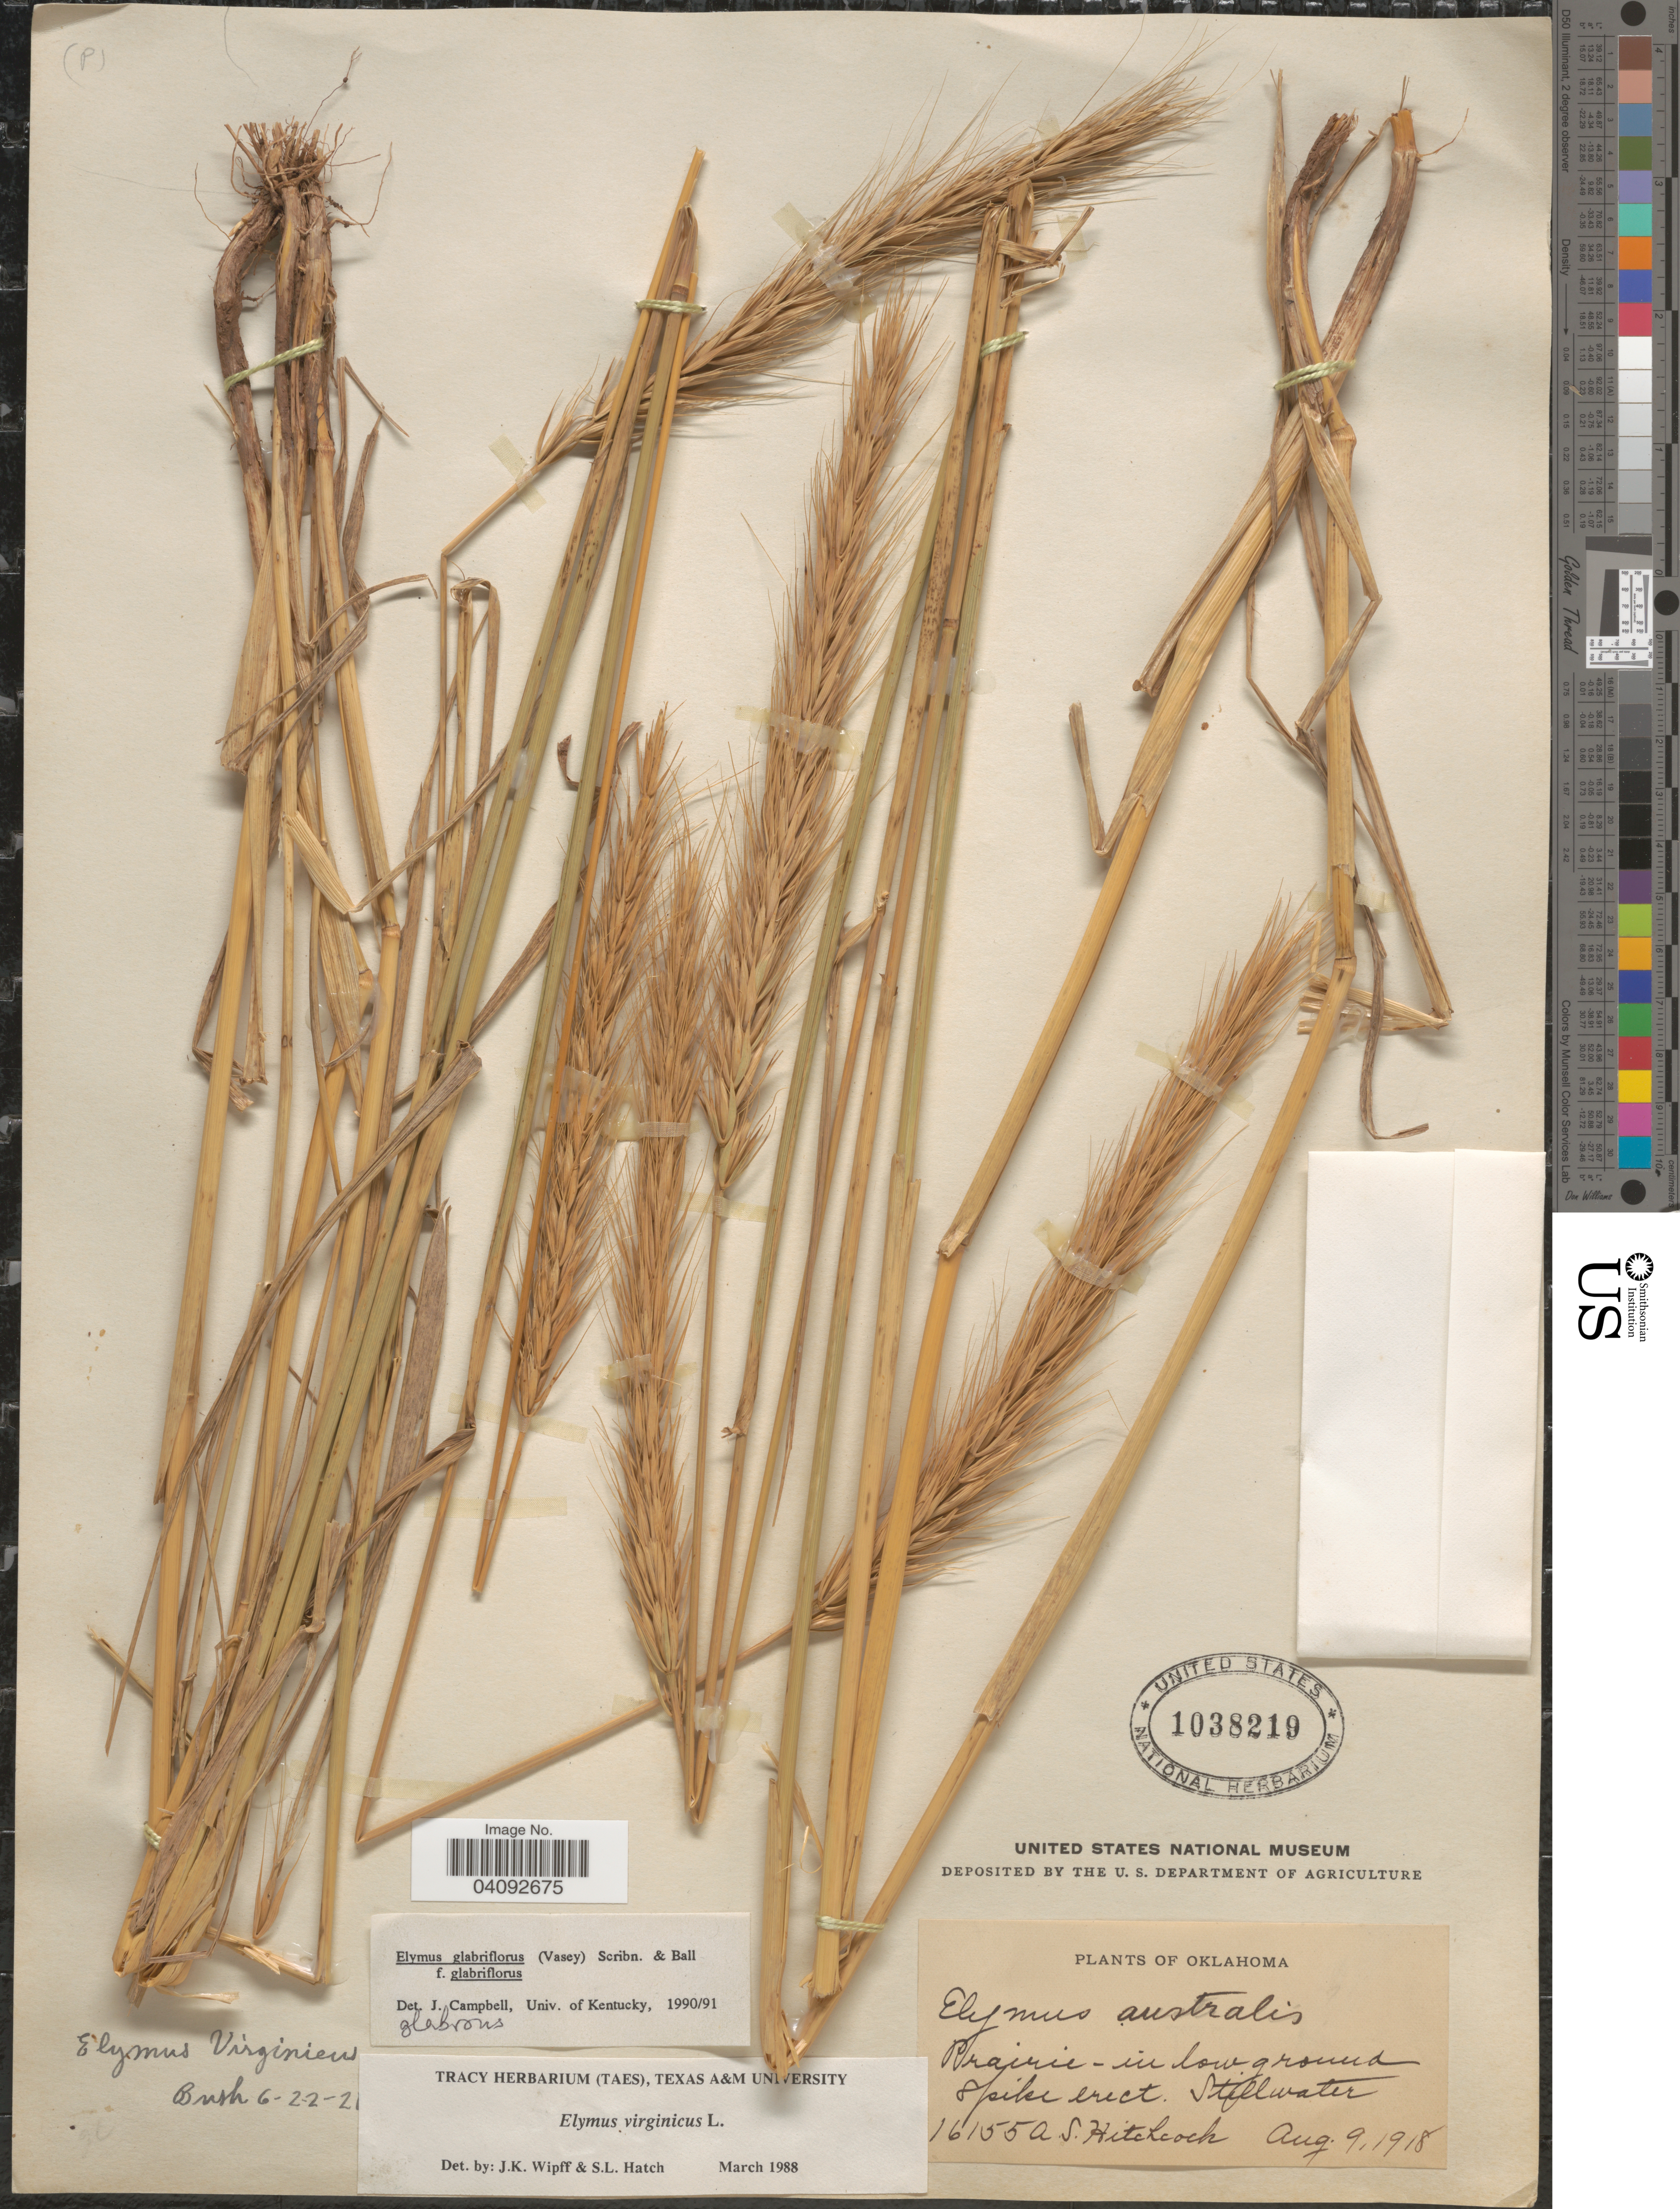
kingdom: Plantae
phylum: Tracheophyta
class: Liliopsida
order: Poales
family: Poaceae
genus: Elymus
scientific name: Elymus glabriflorus var. glabriflorus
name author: (Vasey ex L.H. Dewey) Scribn. & C.R. Ball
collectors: A. S. Hitchcock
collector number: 16155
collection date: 1918-08-09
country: United States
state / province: Oklahoma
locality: Prairie - in low ground Spike erect. Stillwater.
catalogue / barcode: US 1038219